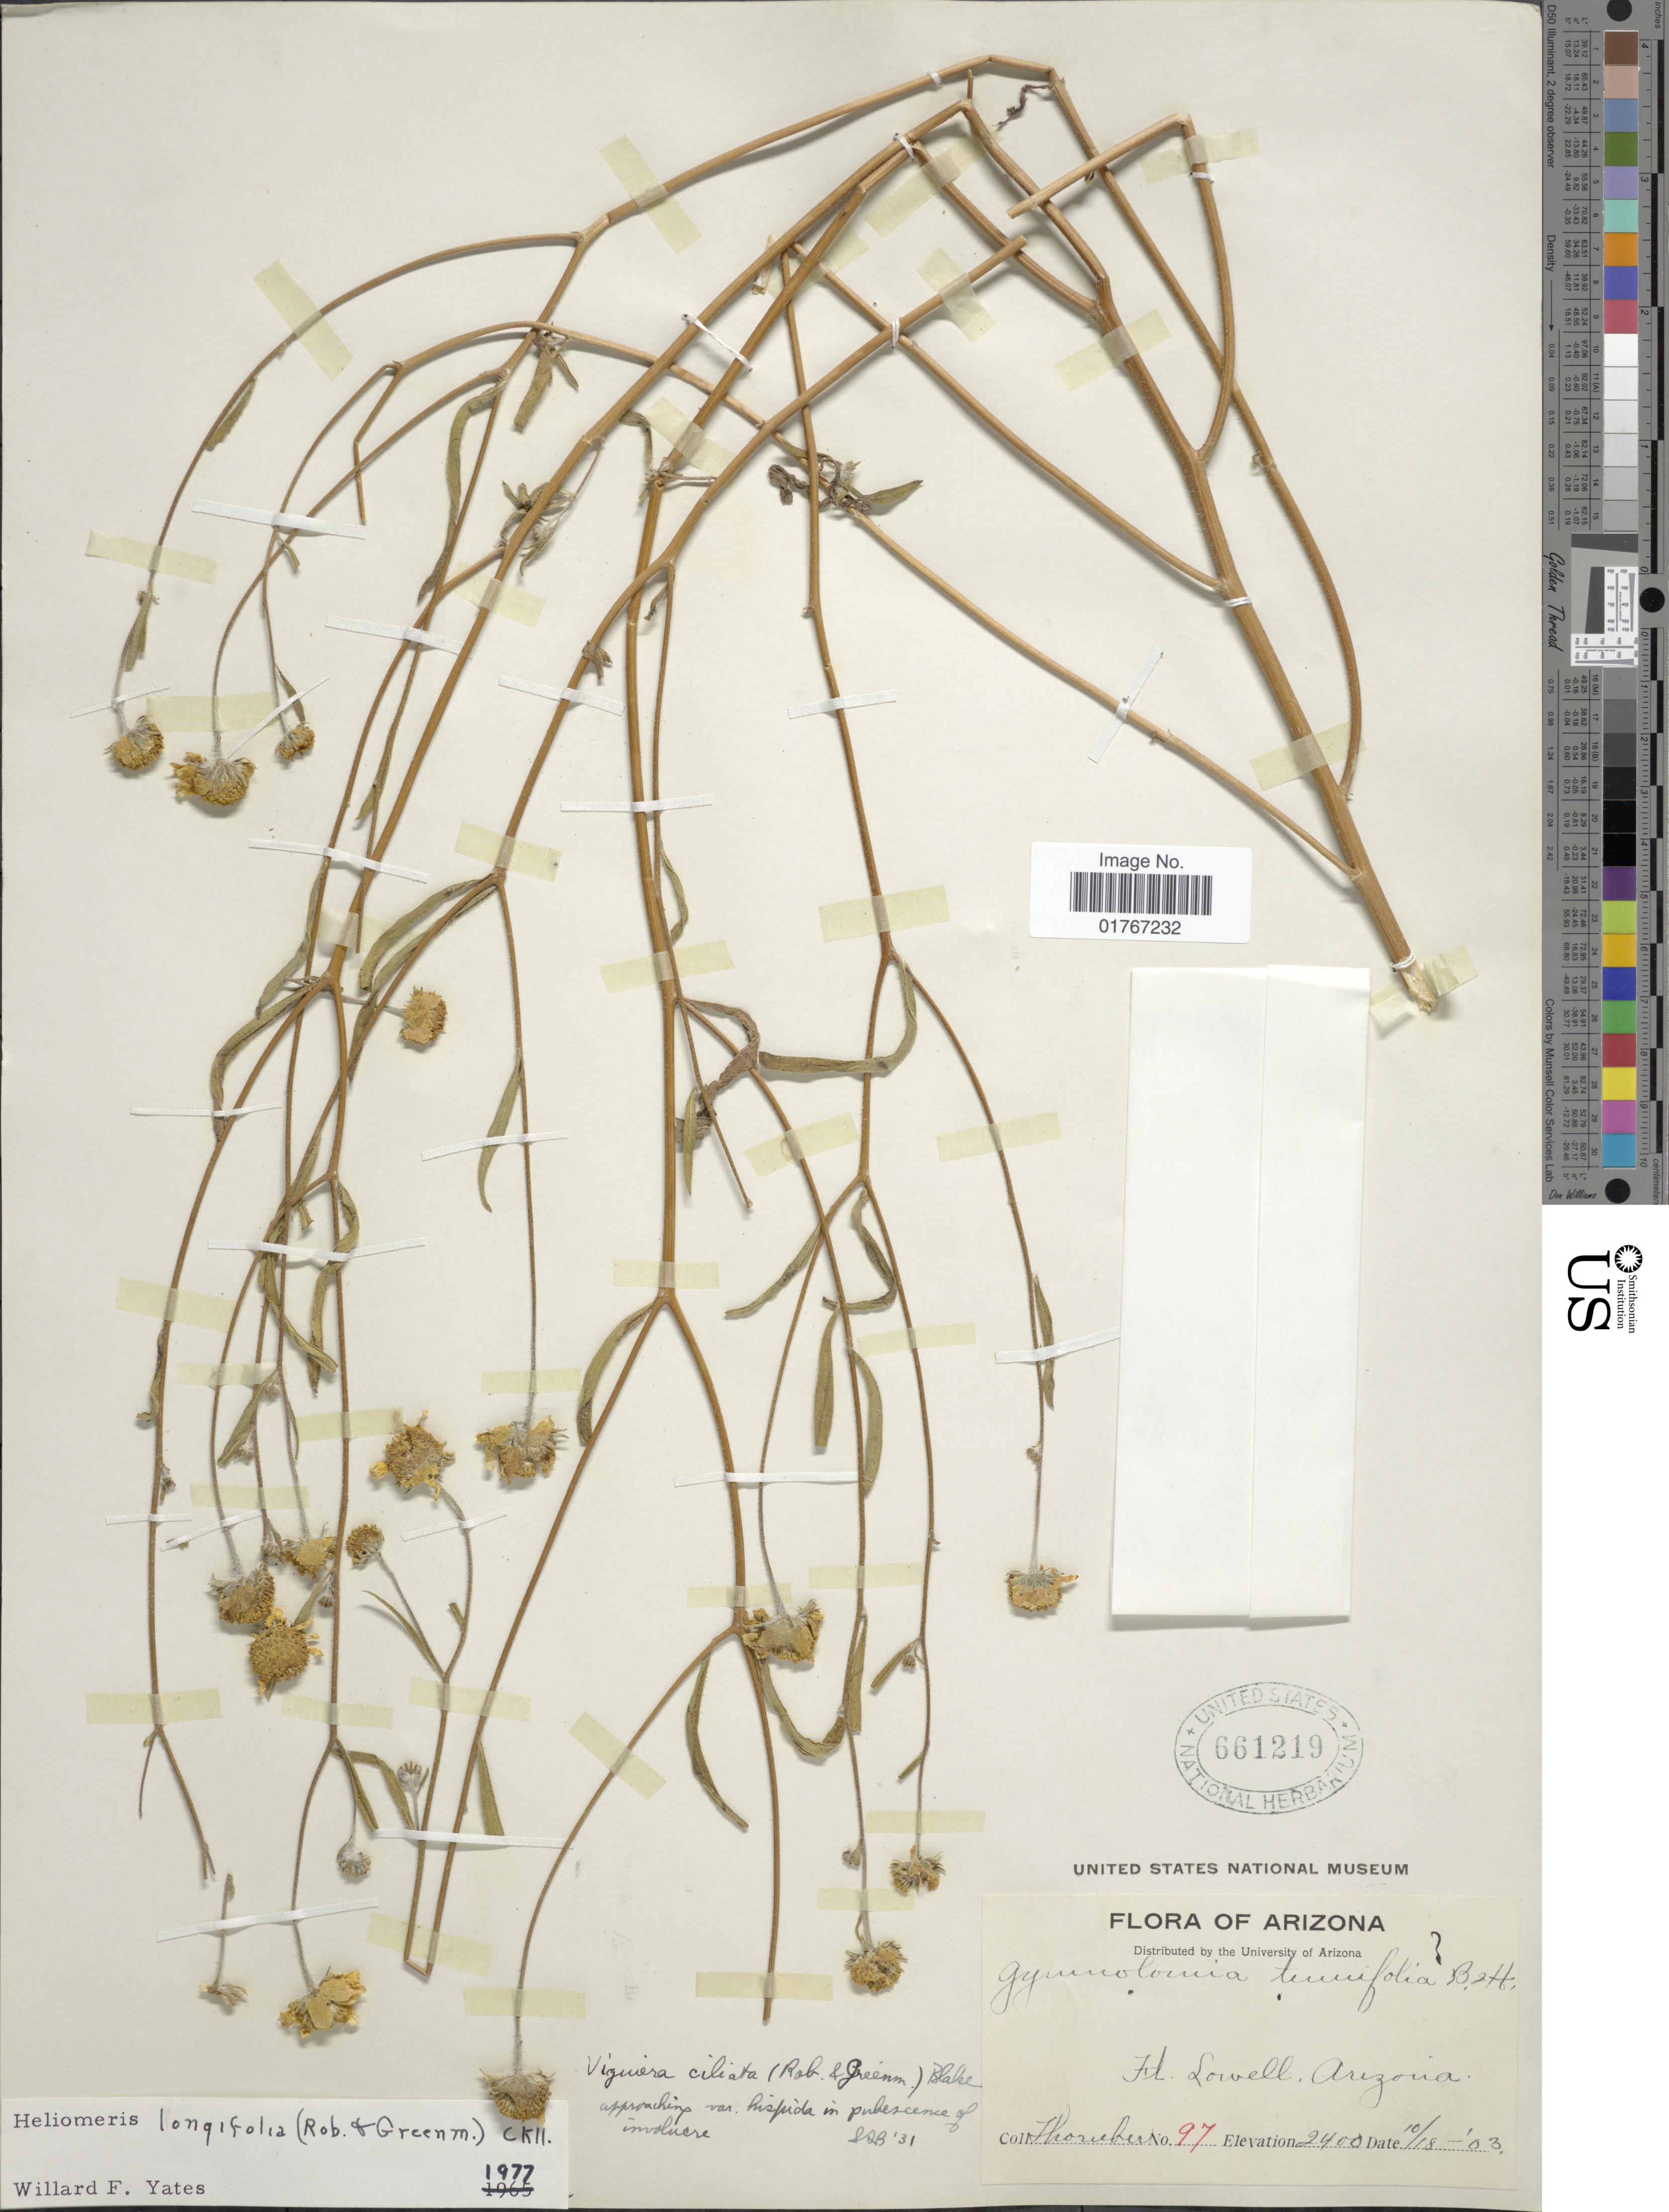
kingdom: Plantae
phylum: Tracheophyta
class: Magnoliopsida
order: Asterales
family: Asteraceae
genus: Heliomeris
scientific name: Heliomeris longifolia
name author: (B.L. Rob.) Cockerell & Greenm.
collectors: -. Thornber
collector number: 97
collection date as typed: Transcribed d/m/y: 18/10/3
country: United States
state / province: Arizona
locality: Ft Lowell, Arizona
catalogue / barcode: US 661219